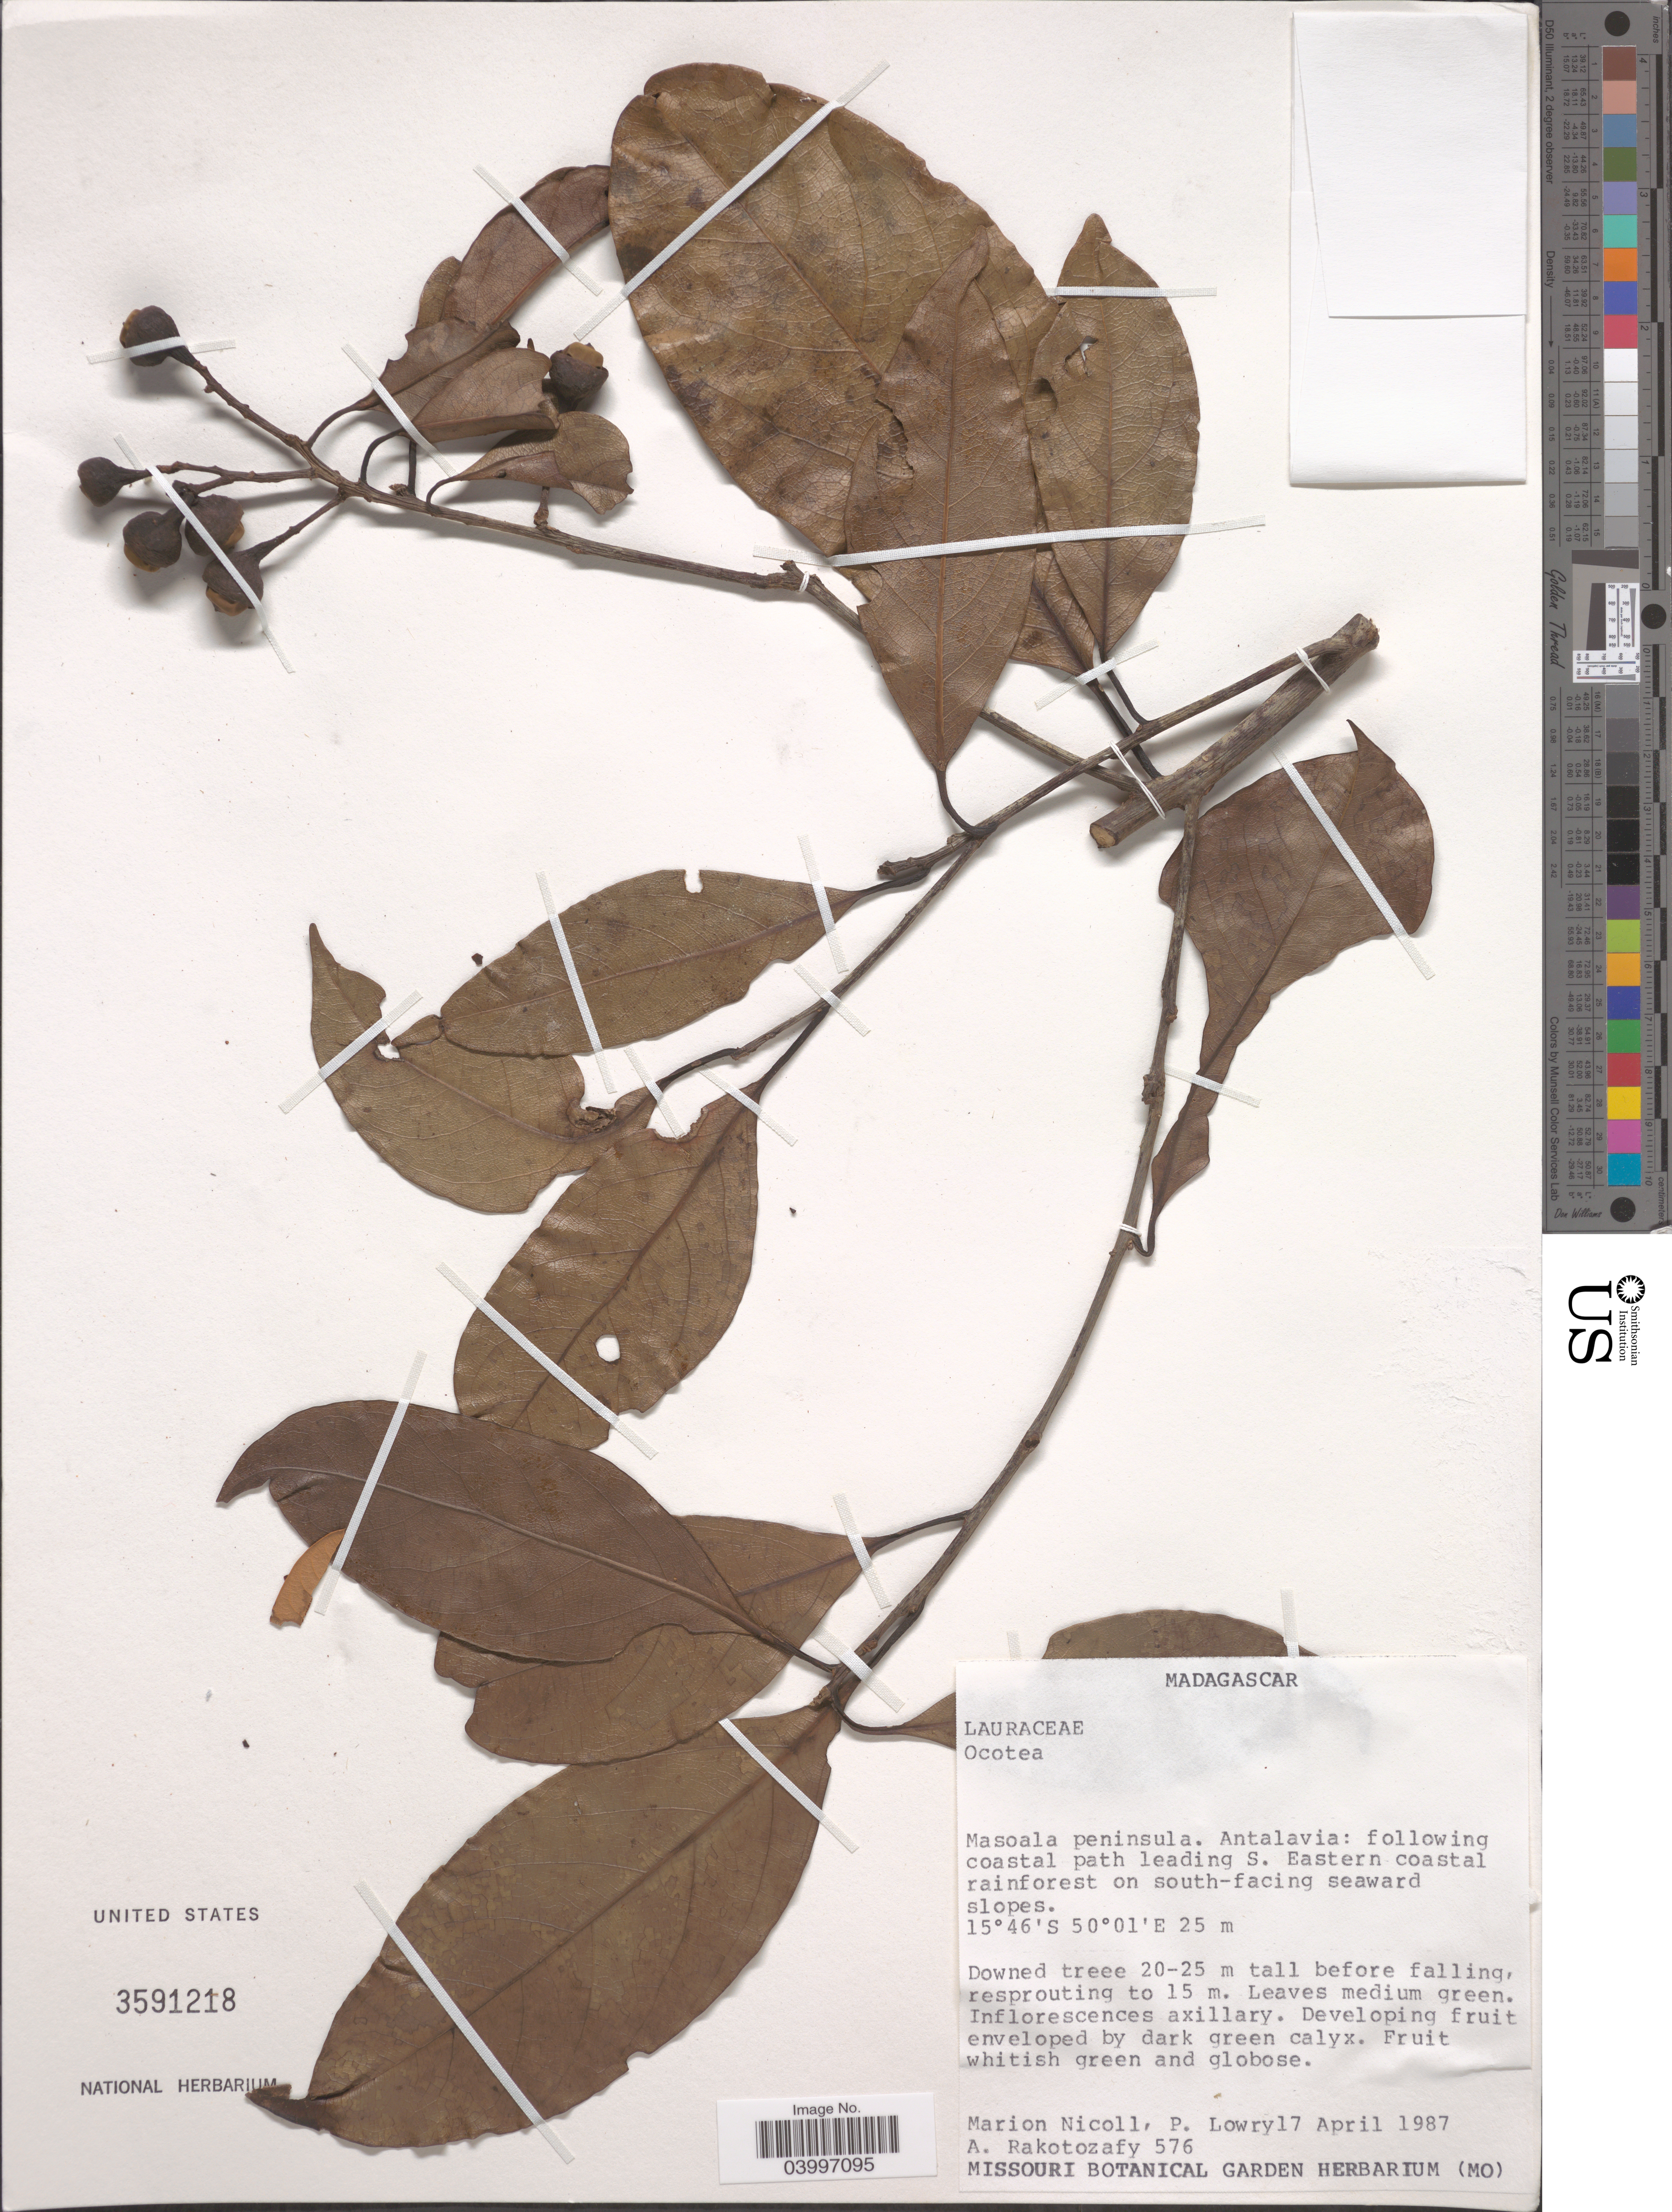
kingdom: Plantae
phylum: Tracheophyta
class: Magnoliopsida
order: Laurales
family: Lauraceae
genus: Ocotea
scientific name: Ocotea sp.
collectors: M. F. Nicoll, P. Lowry & A. Rakotozafy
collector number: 576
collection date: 1987-04-17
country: Madagascar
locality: Masoala peninsula. Antalavia: following coastal path leading S. Eastern coastal rainforest on south-facing seaward slopes.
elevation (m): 25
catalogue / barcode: US 3591218